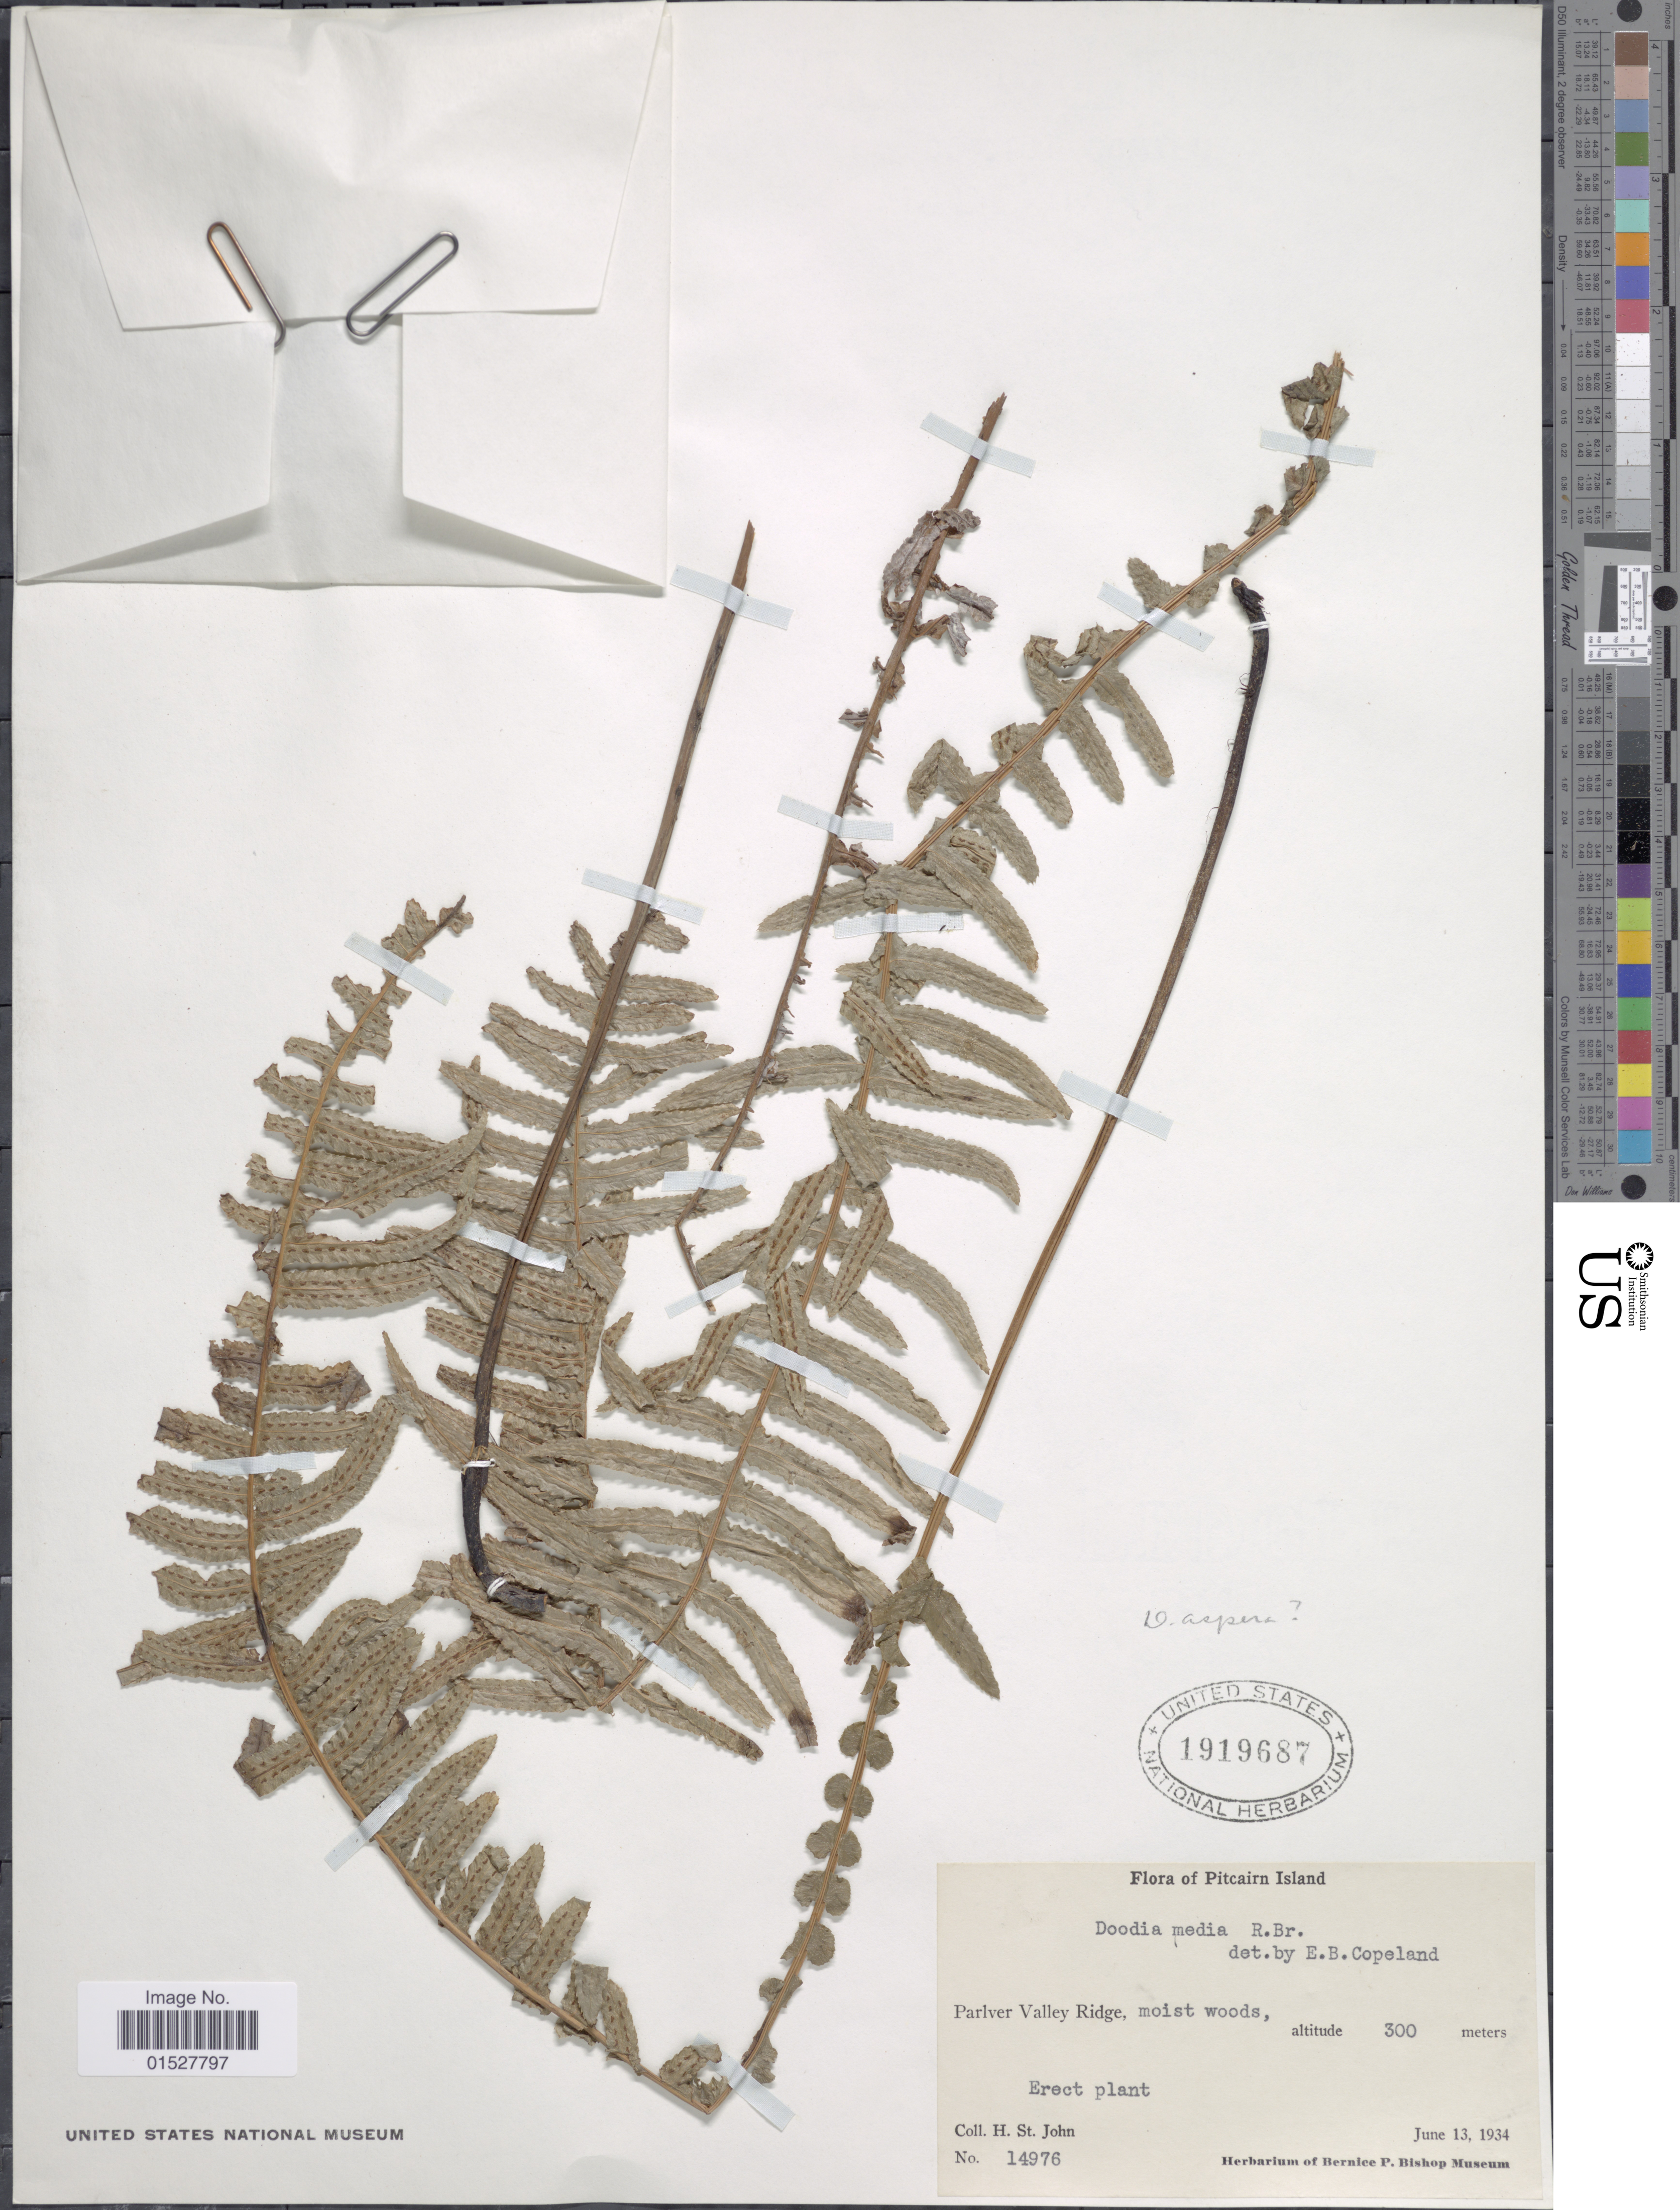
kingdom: Plantae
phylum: Tracheophyta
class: Polypodiopsida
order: Polypodiales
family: Blechnaceae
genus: Blechnum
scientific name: Blechnum asperum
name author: (Klotzsch) Sturm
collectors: H. St. John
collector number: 14976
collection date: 1934-06-13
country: Pitcairn Islands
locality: Pitcairn Island, Pariver Vallley Ridge.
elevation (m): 300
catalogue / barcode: US 1919687